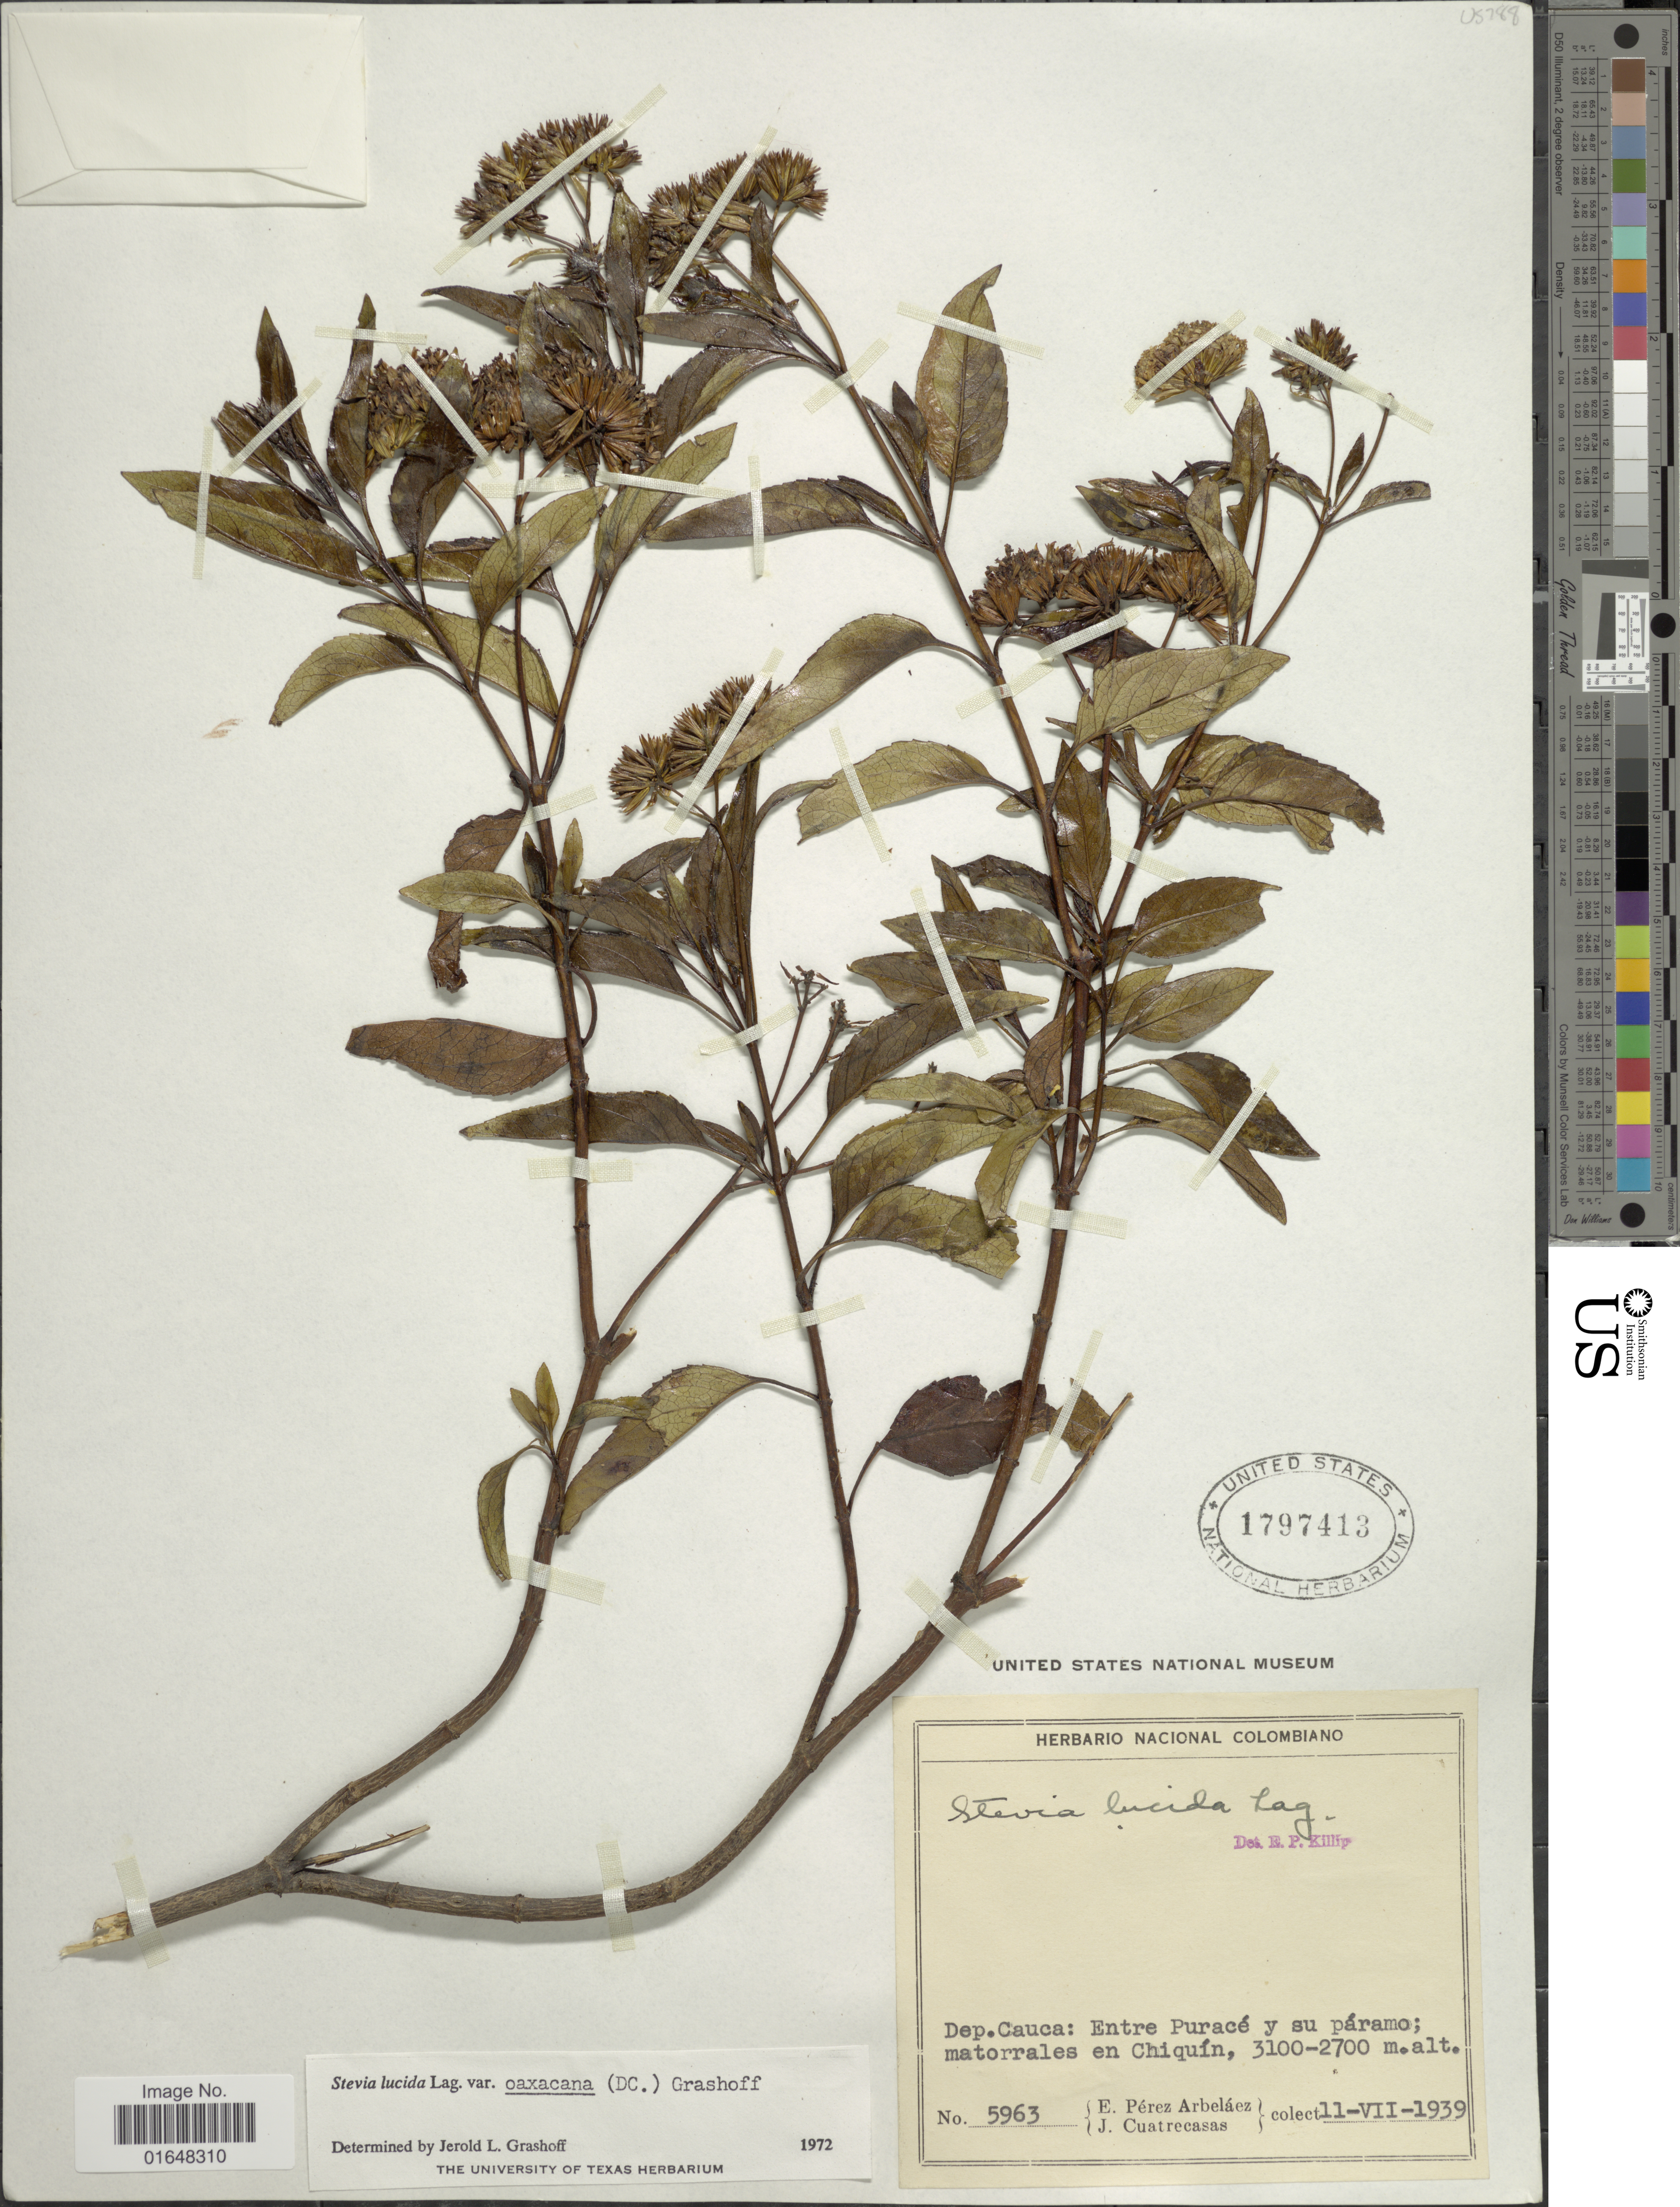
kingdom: Plantae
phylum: Tracheophyta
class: Magnoliopsida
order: Asterales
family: Asteraceae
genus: Stevia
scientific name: Stevia lucida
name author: Lag.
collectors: E. Pérez Arbeláez & J. Cuatrecasas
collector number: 5963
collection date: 1939-07-11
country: Colombia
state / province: Cauca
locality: Dep. Cauca: Entre Puracé y su páramo; matorrales en Chiquín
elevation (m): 2700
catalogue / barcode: US 1797413